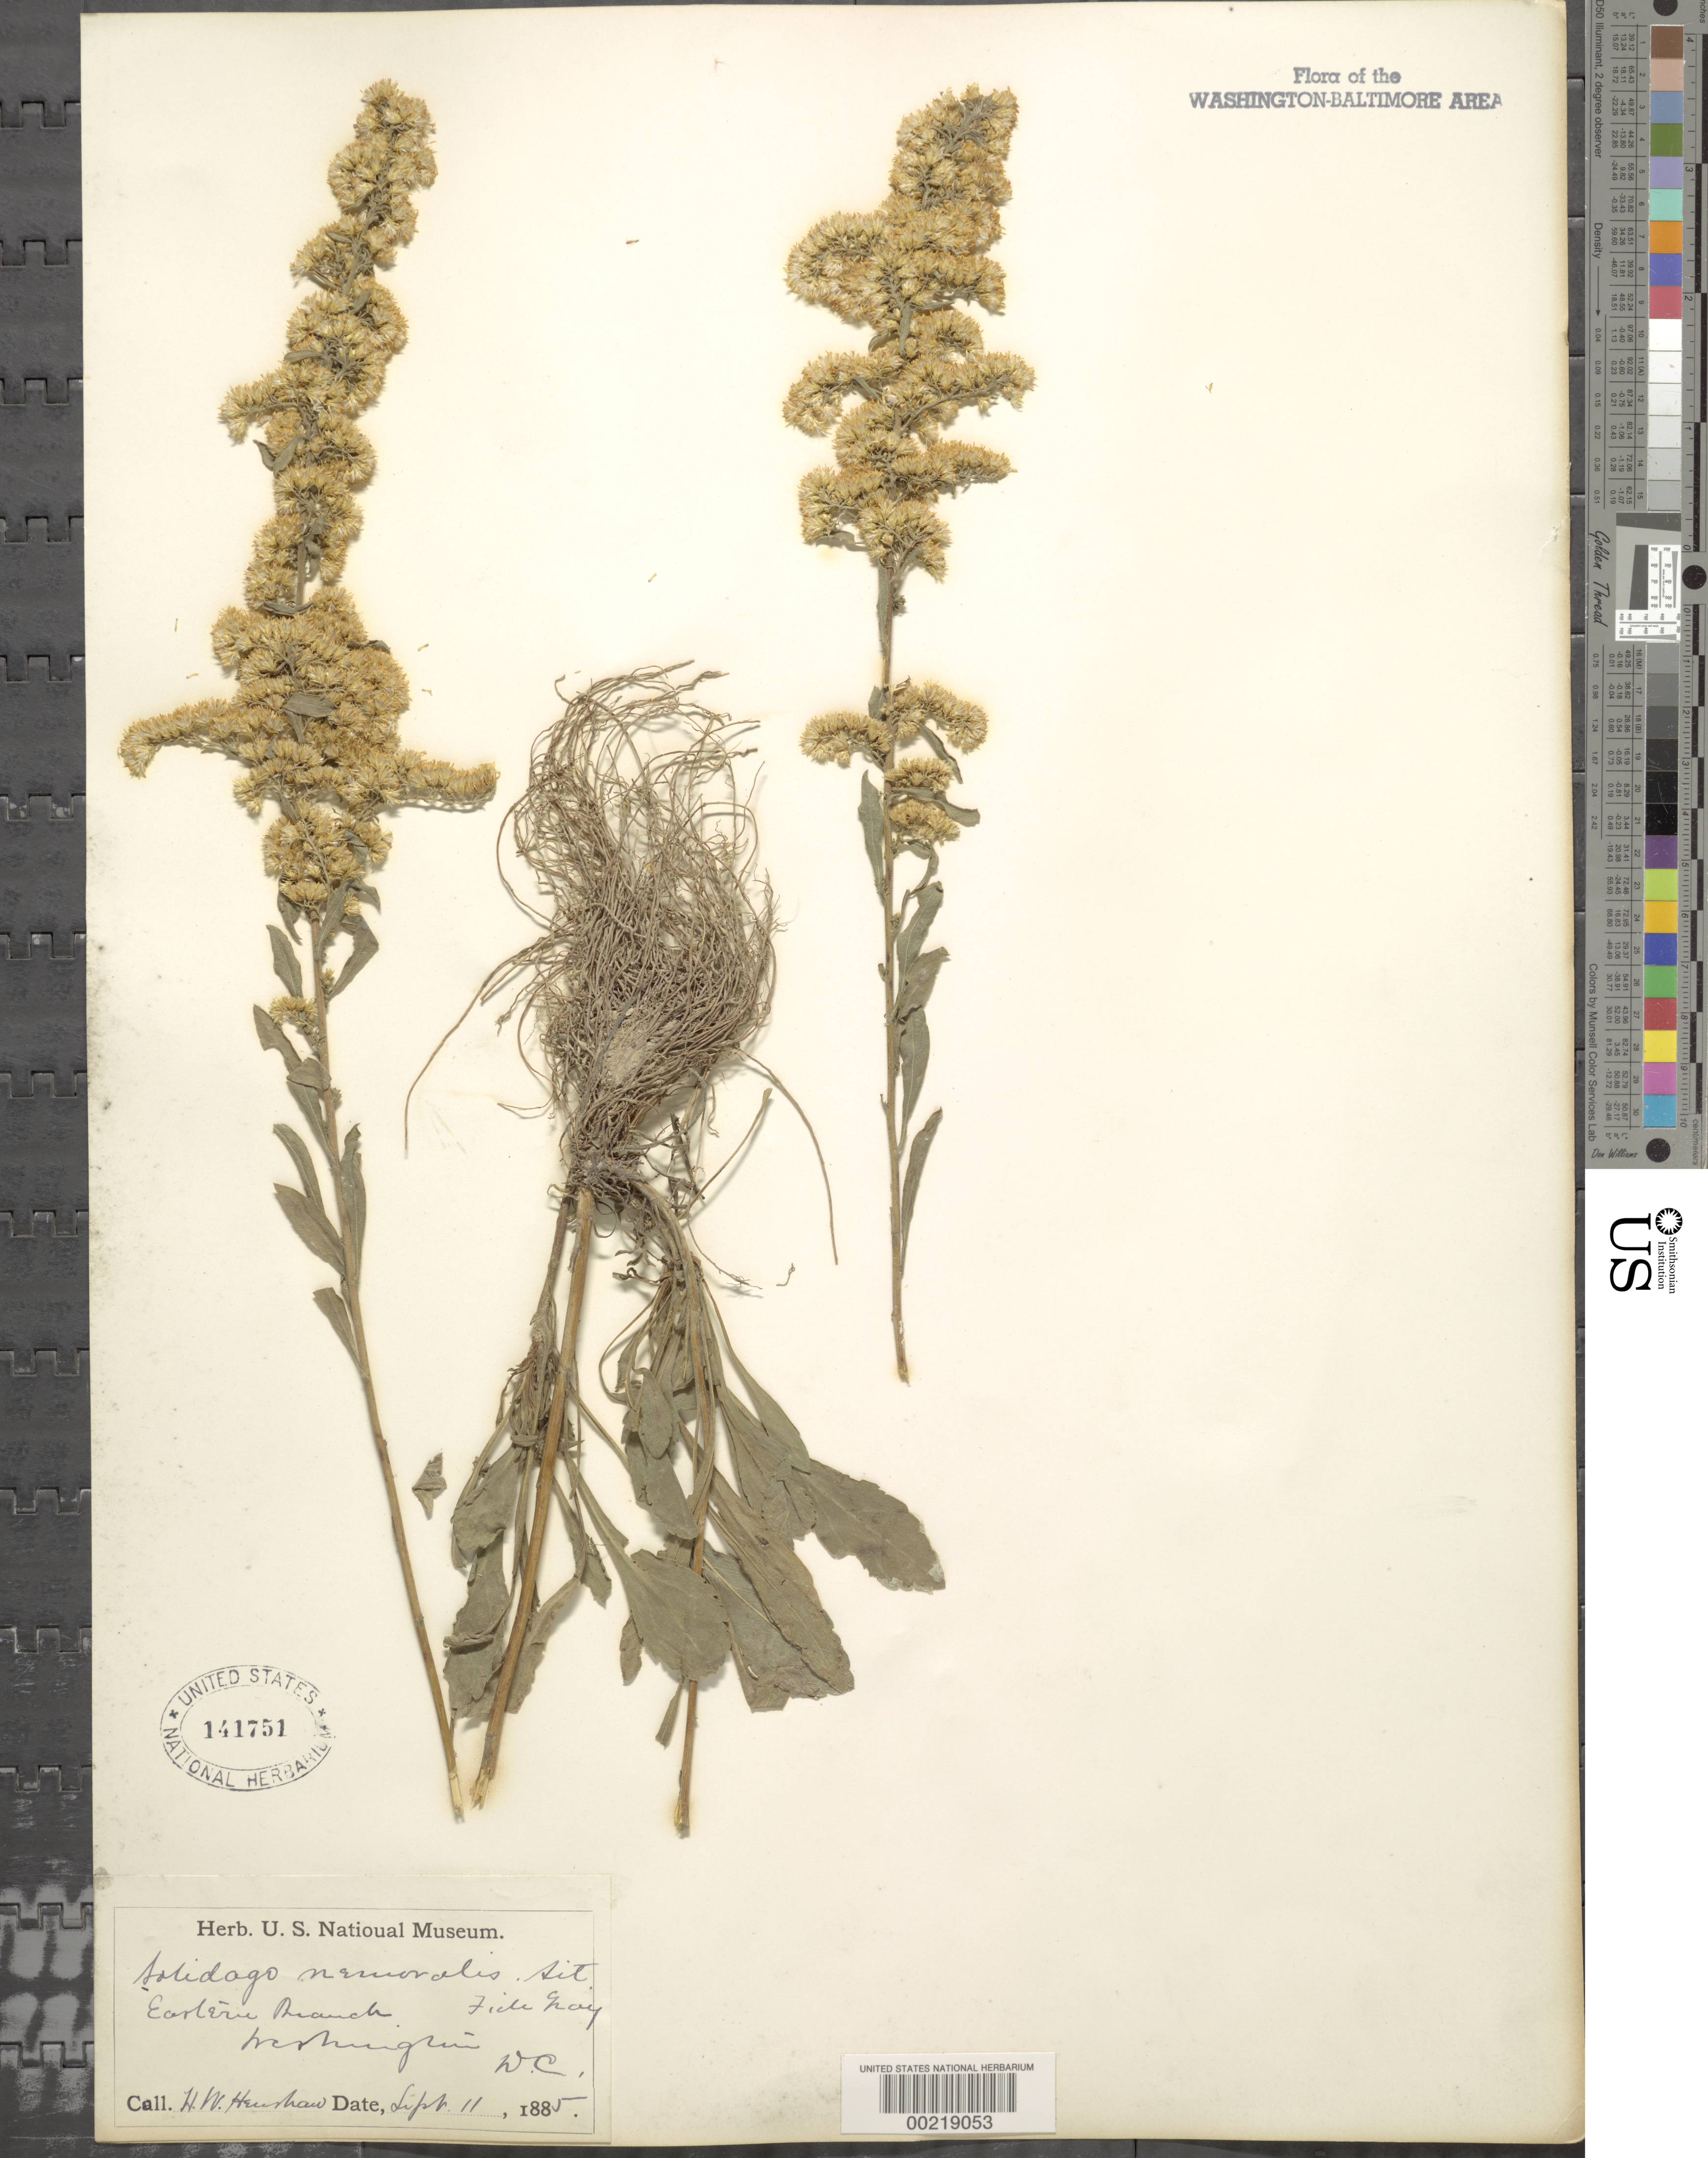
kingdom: Plantae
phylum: Tracheophyta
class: Magnoliopsida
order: Asterales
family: Asteraceae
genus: Solidago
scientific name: Solidago nemoralis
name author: Aiton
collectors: H. Henshaw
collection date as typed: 11 Sep 1885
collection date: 1885-09-11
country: United States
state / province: District of Columbia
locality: Eastern Branch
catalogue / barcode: US 141751